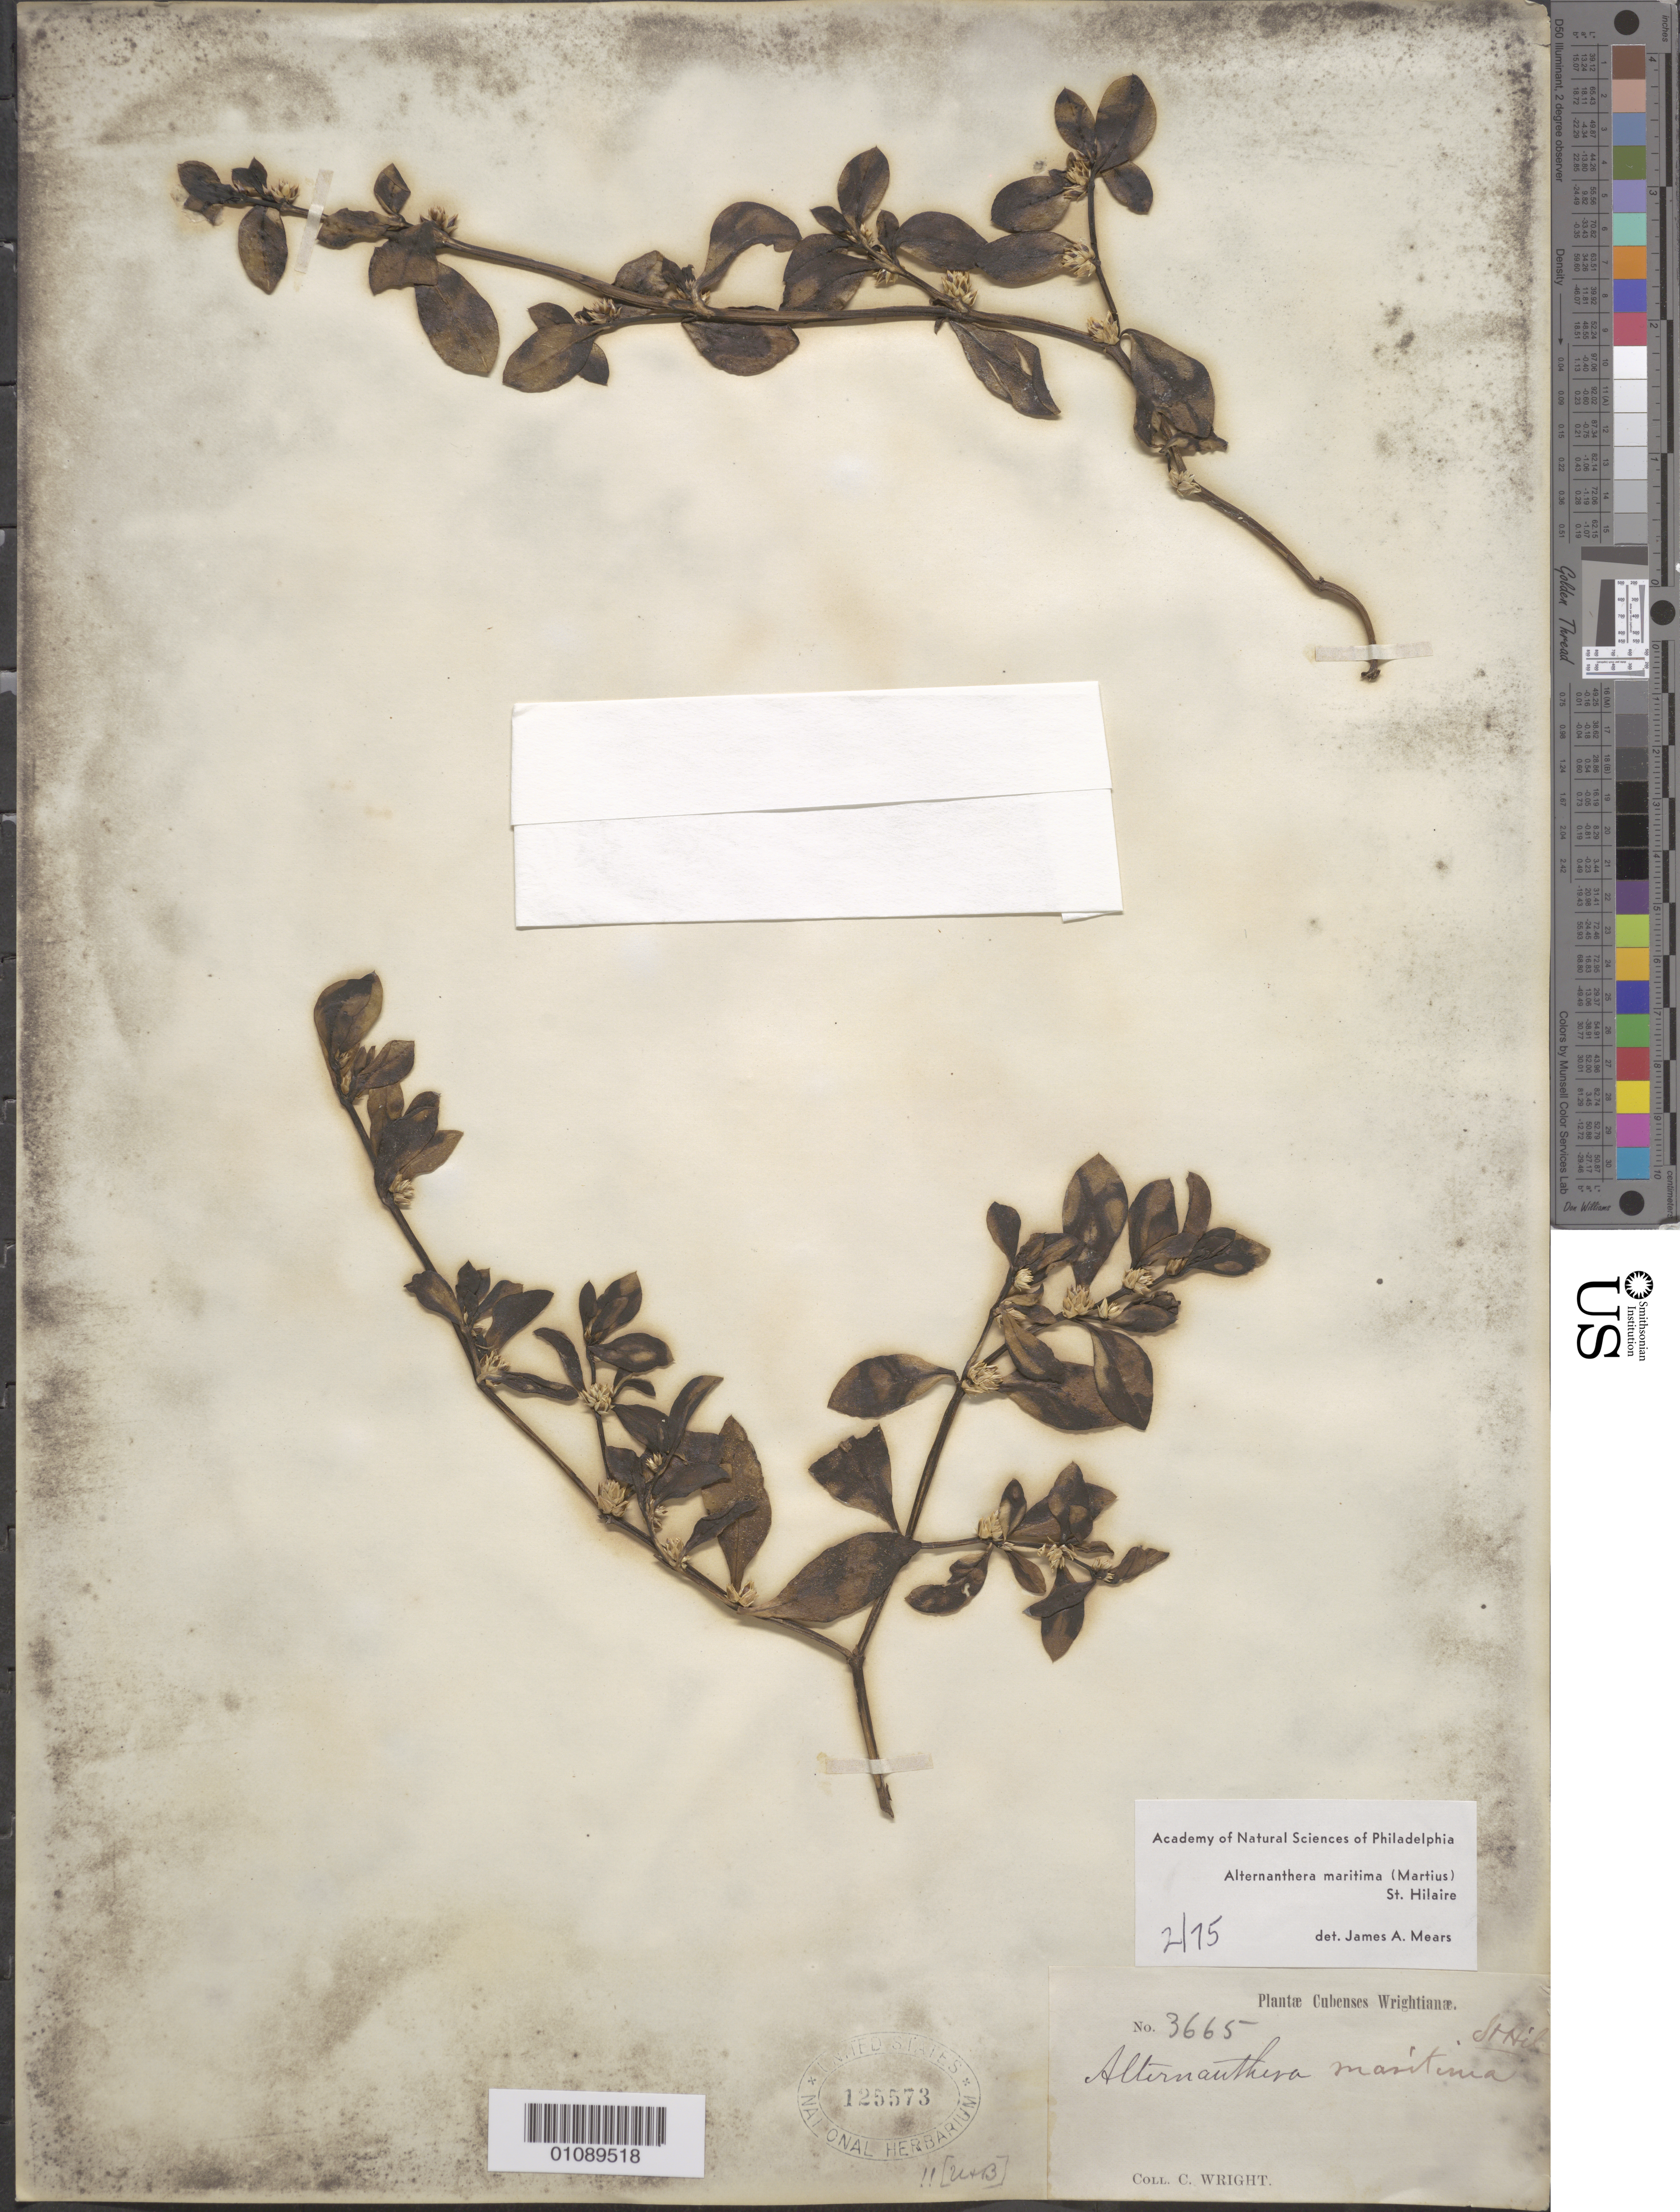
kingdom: Plantae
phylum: Tracheophyta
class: Magnoliopsida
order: Caryophyllales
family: Amaranthaceae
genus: Alternanthera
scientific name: Alternanthera maritima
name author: (Mart.) A. St.-Hil.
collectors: C. Wright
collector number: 3665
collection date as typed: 1800 to 1899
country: Cuba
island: Cuba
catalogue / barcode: US 125573